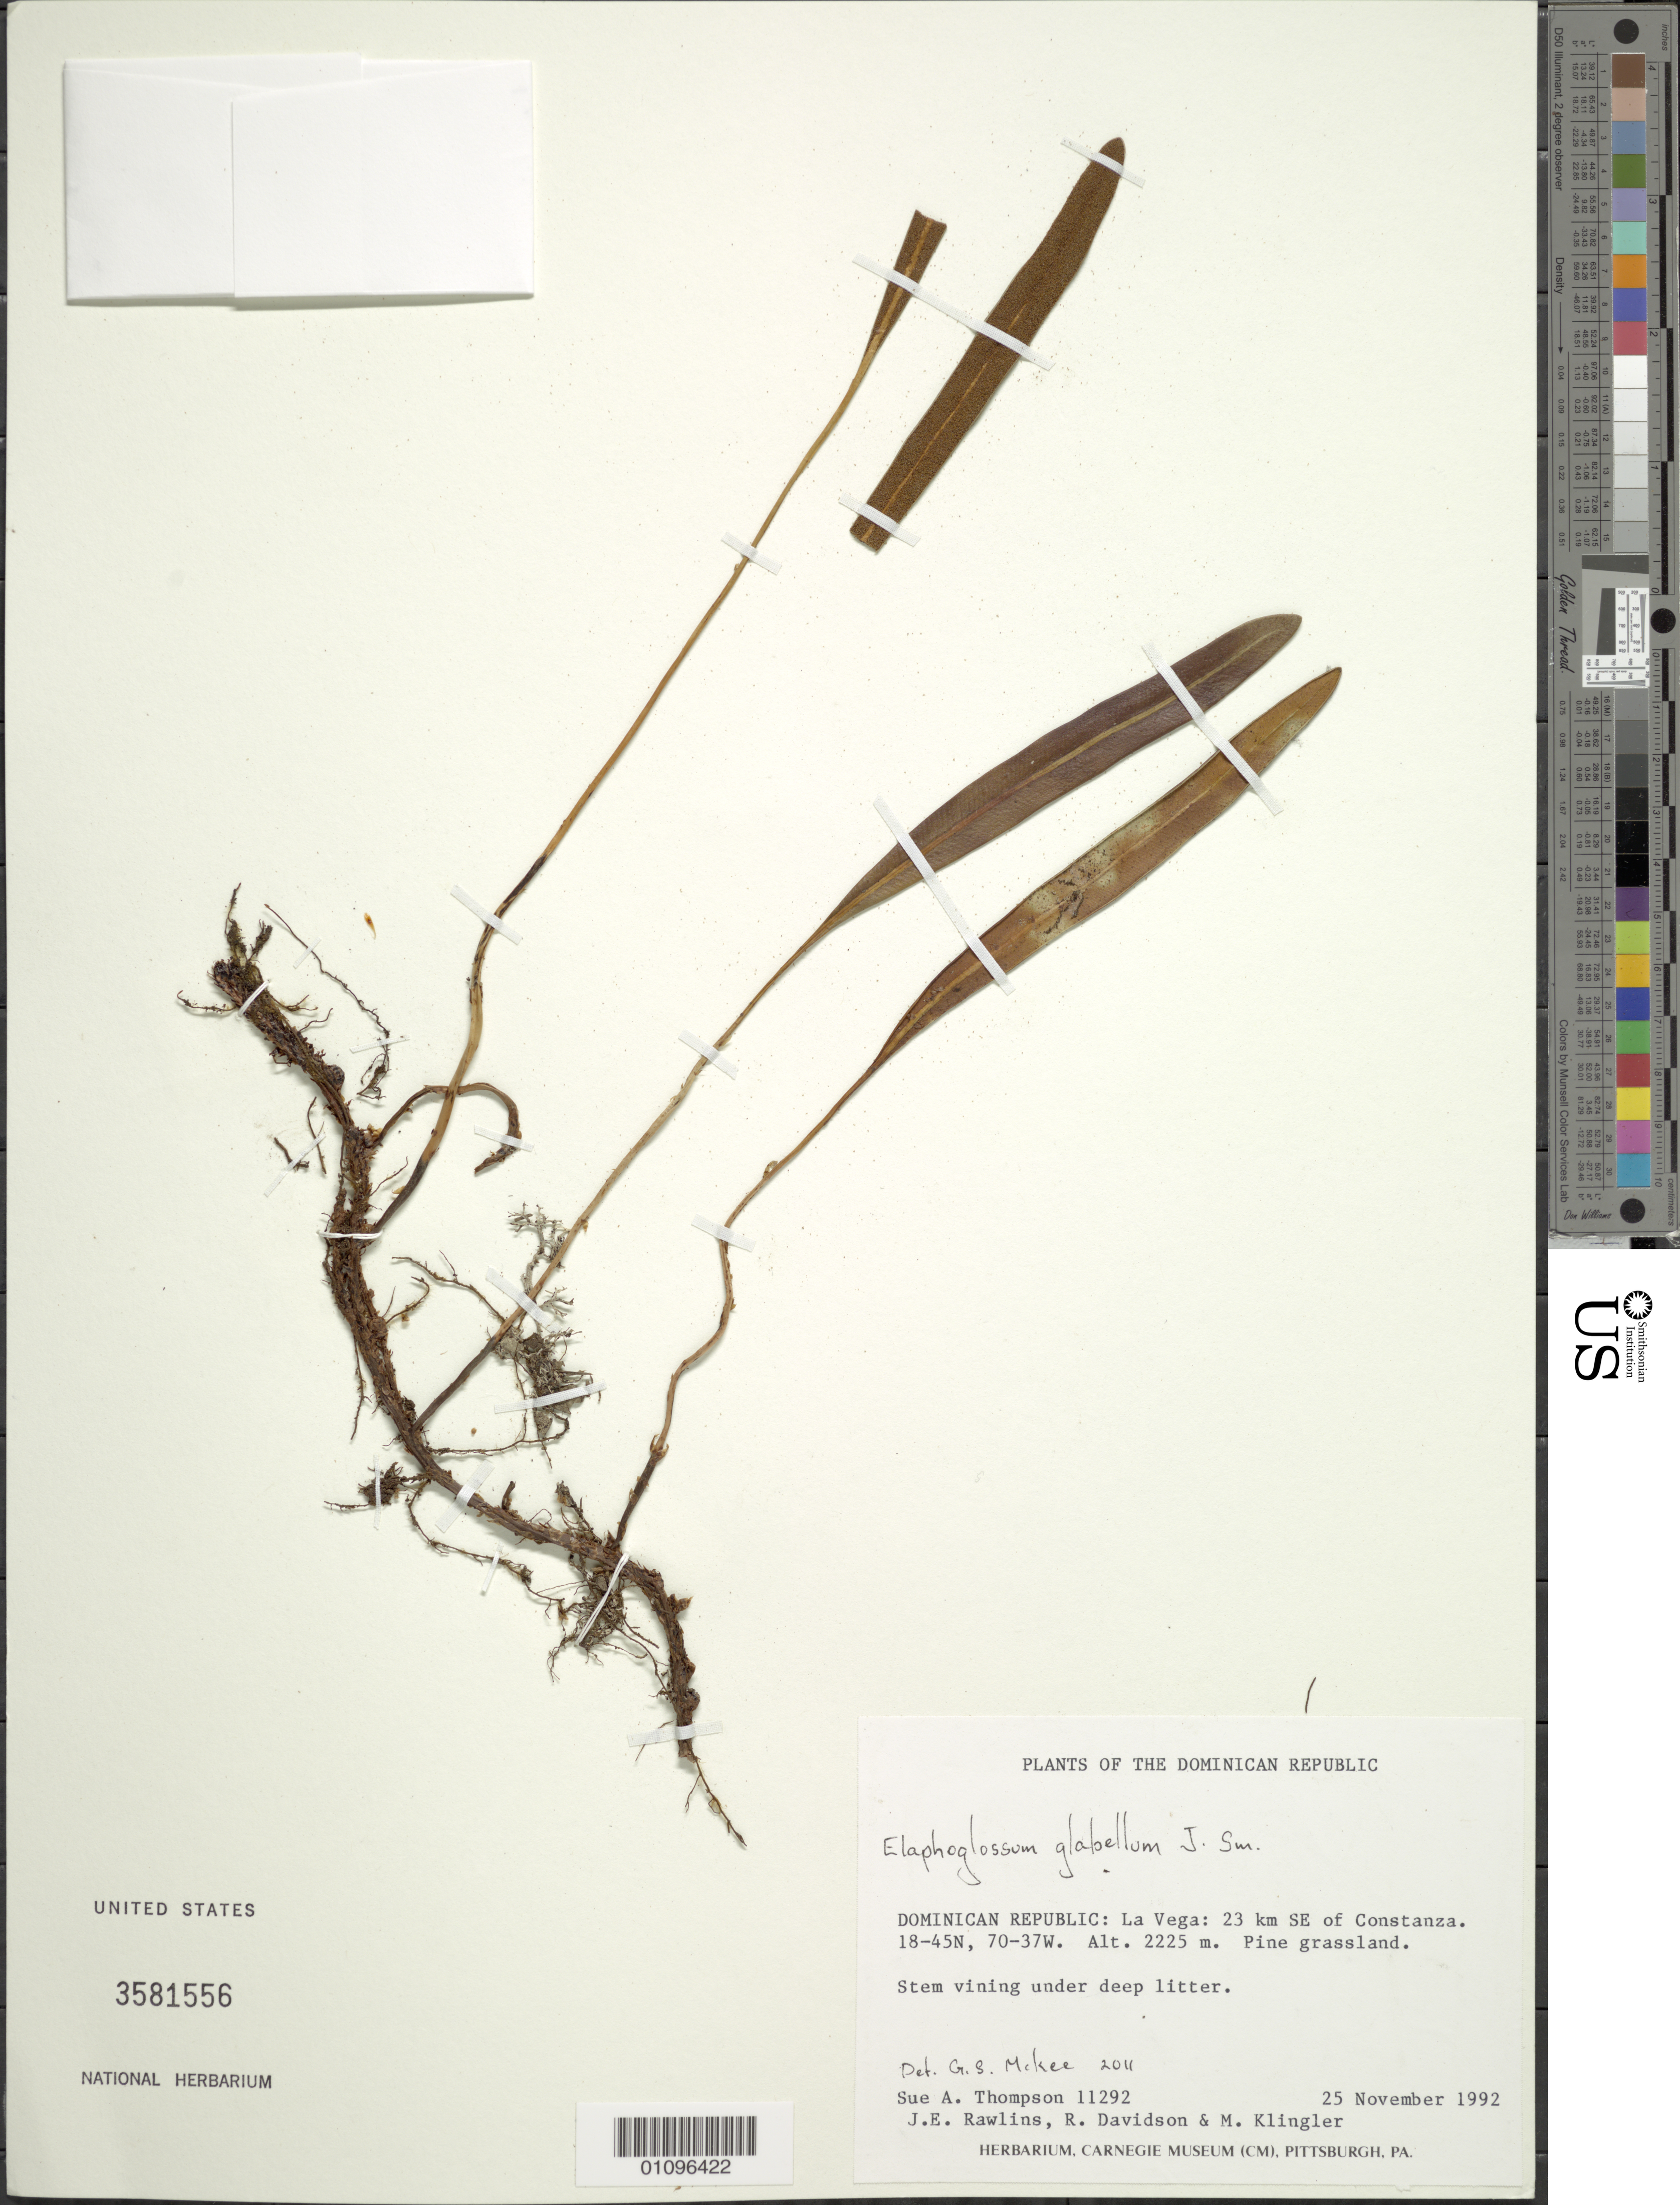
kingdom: Plantae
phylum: Tracheophyta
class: Polypodiopsida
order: Polypodiales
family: Dryopteridaceae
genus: Elaphoglossum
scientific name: Elaphoglossum glabellum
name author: J. Sm.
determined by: McKee, G. S., (US), NMNH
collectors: S. A. Thompson, J. Rawlins, R. Davidson & M. Klingler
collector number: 11292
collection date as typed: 25 Nov 1992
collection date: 1992-11-25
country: Dominican Republic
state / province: La Vega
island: Hispaniola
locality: Constanza, 23 km SE of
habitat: Pine grassland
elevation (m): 2225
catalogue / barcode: US 3581556